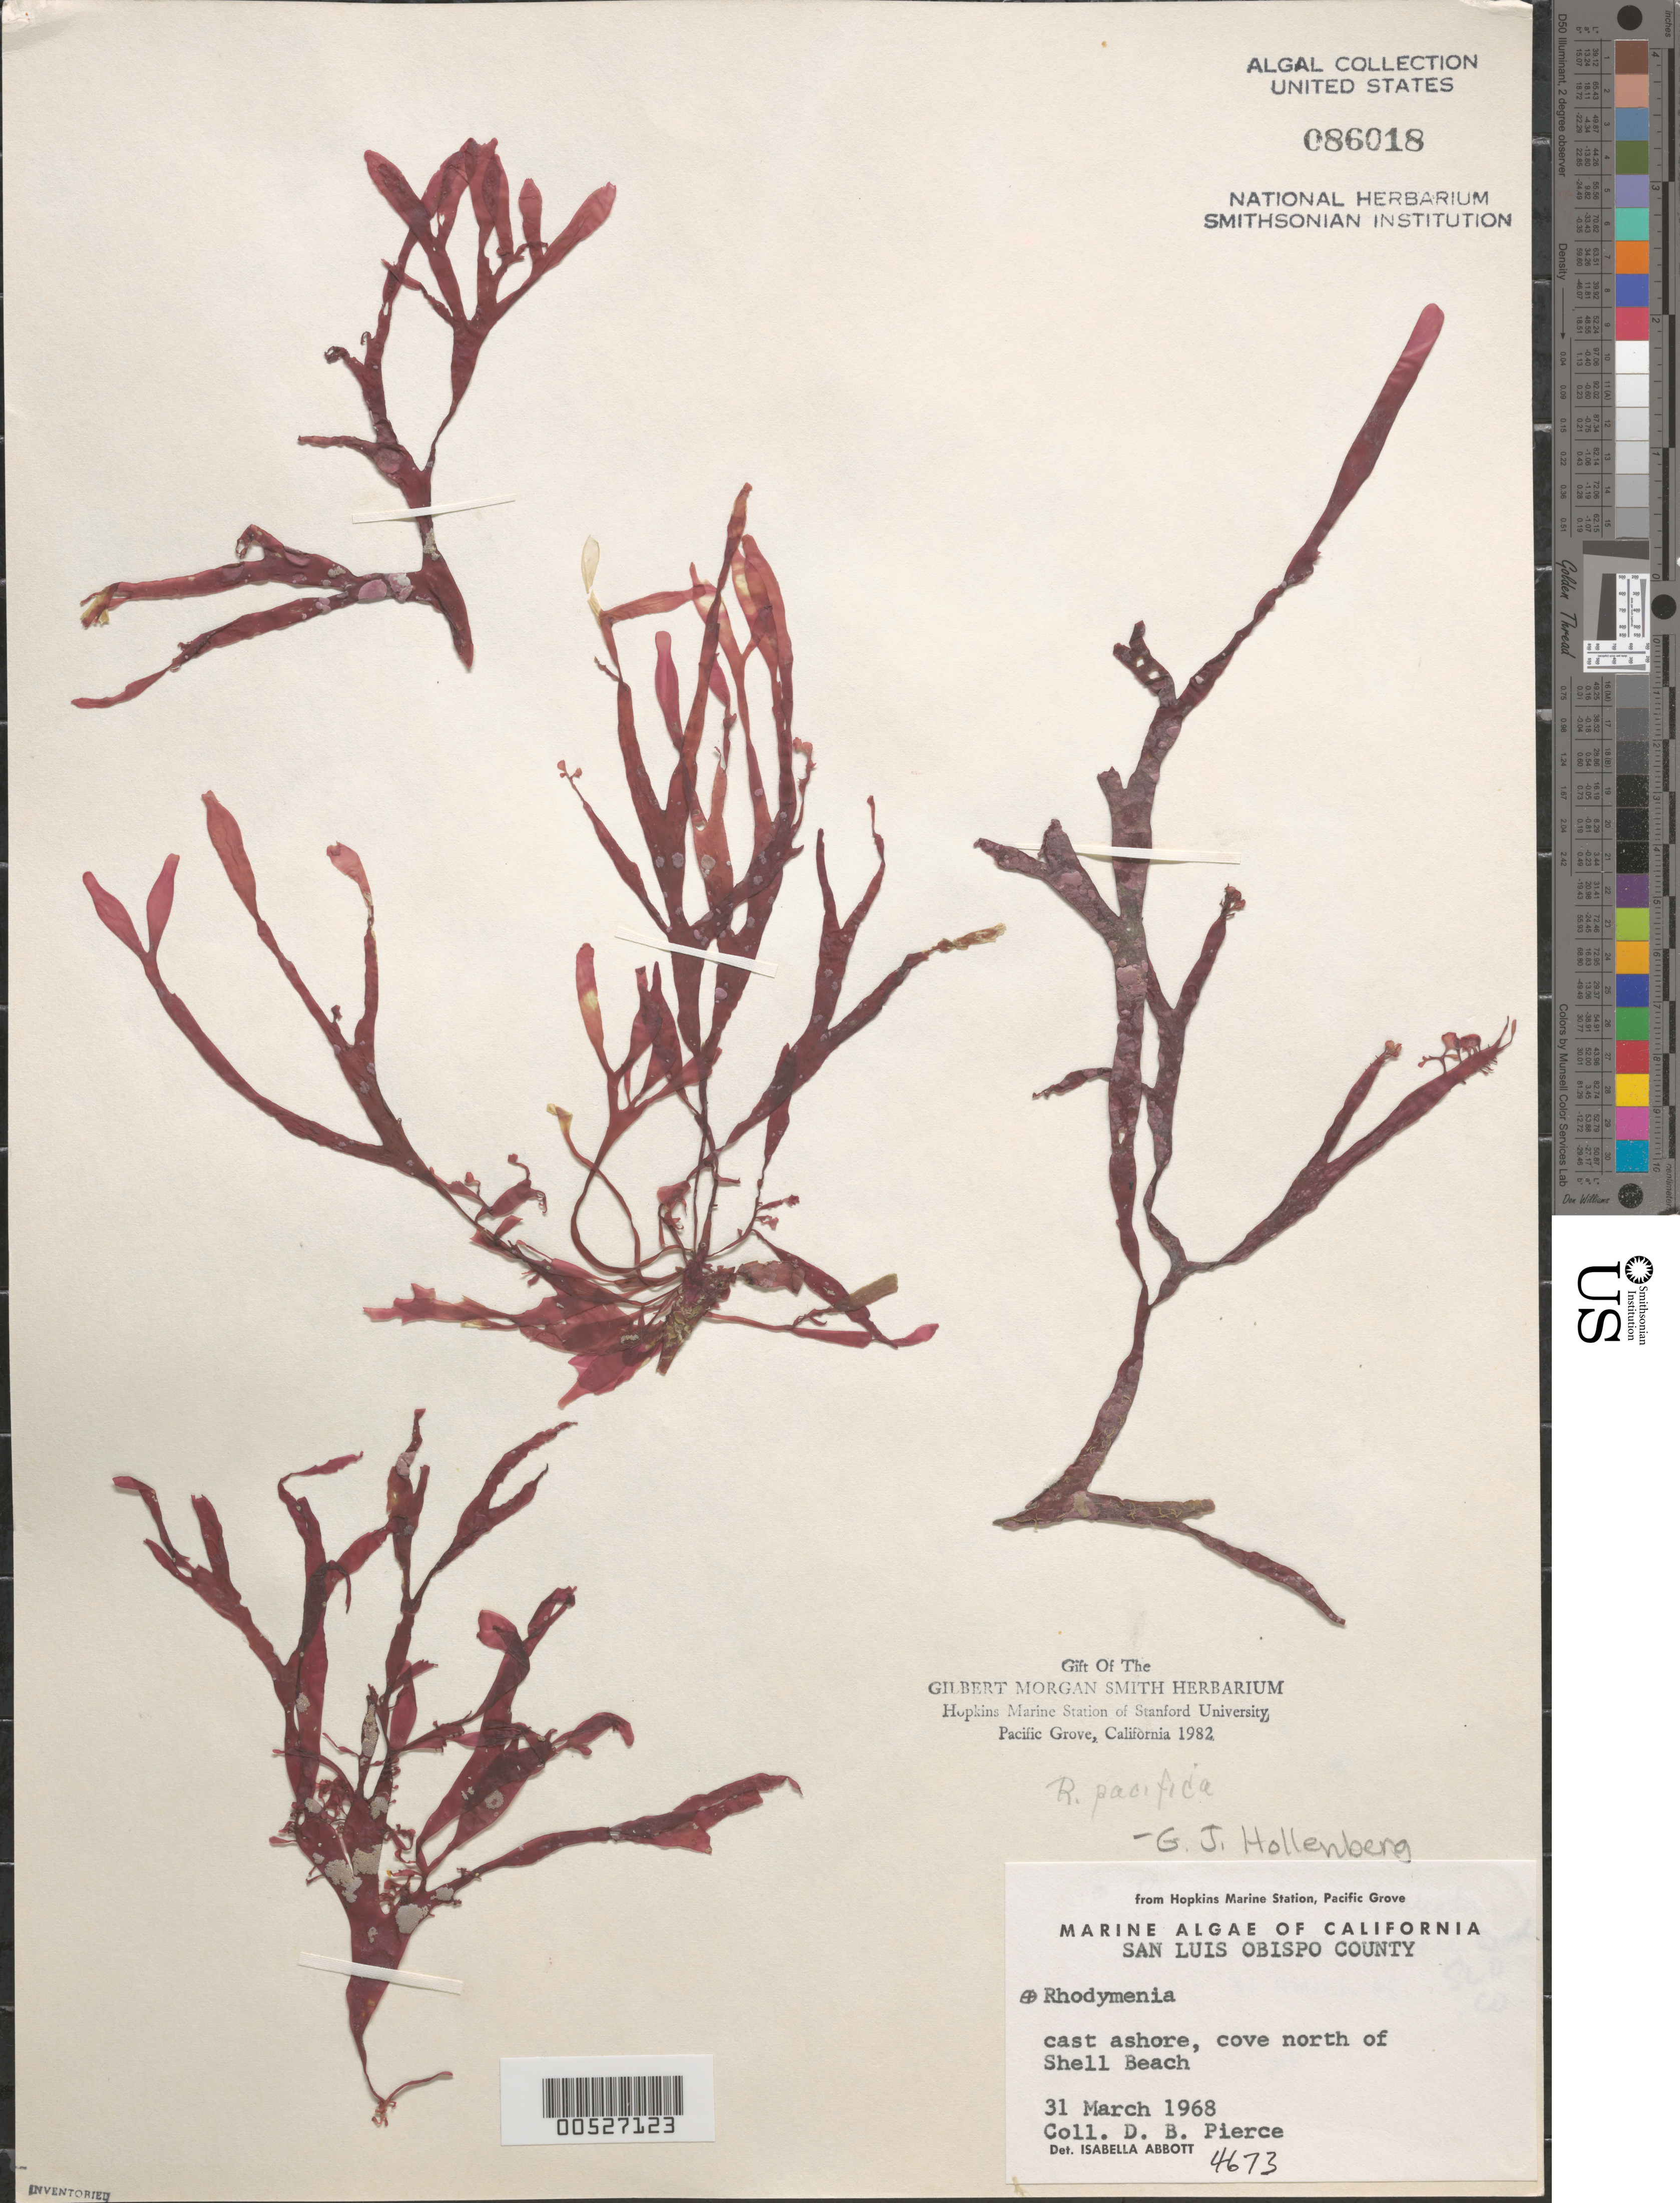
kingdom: Plantae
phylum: Rhodophyta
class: Florideophyceae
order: Rhodymeniales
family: Rhodymeniaceae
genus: Rhodymenia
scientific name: Rhodymenia pacifica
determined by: Hollenberg, George J.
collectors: D. Pierce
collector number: IAA 4673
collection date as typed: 31 Mar 1968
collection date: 1968-03-31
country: United States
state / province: California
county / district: San Luis Obispo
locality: Cove north of Shell Beach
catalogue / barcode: US 86018